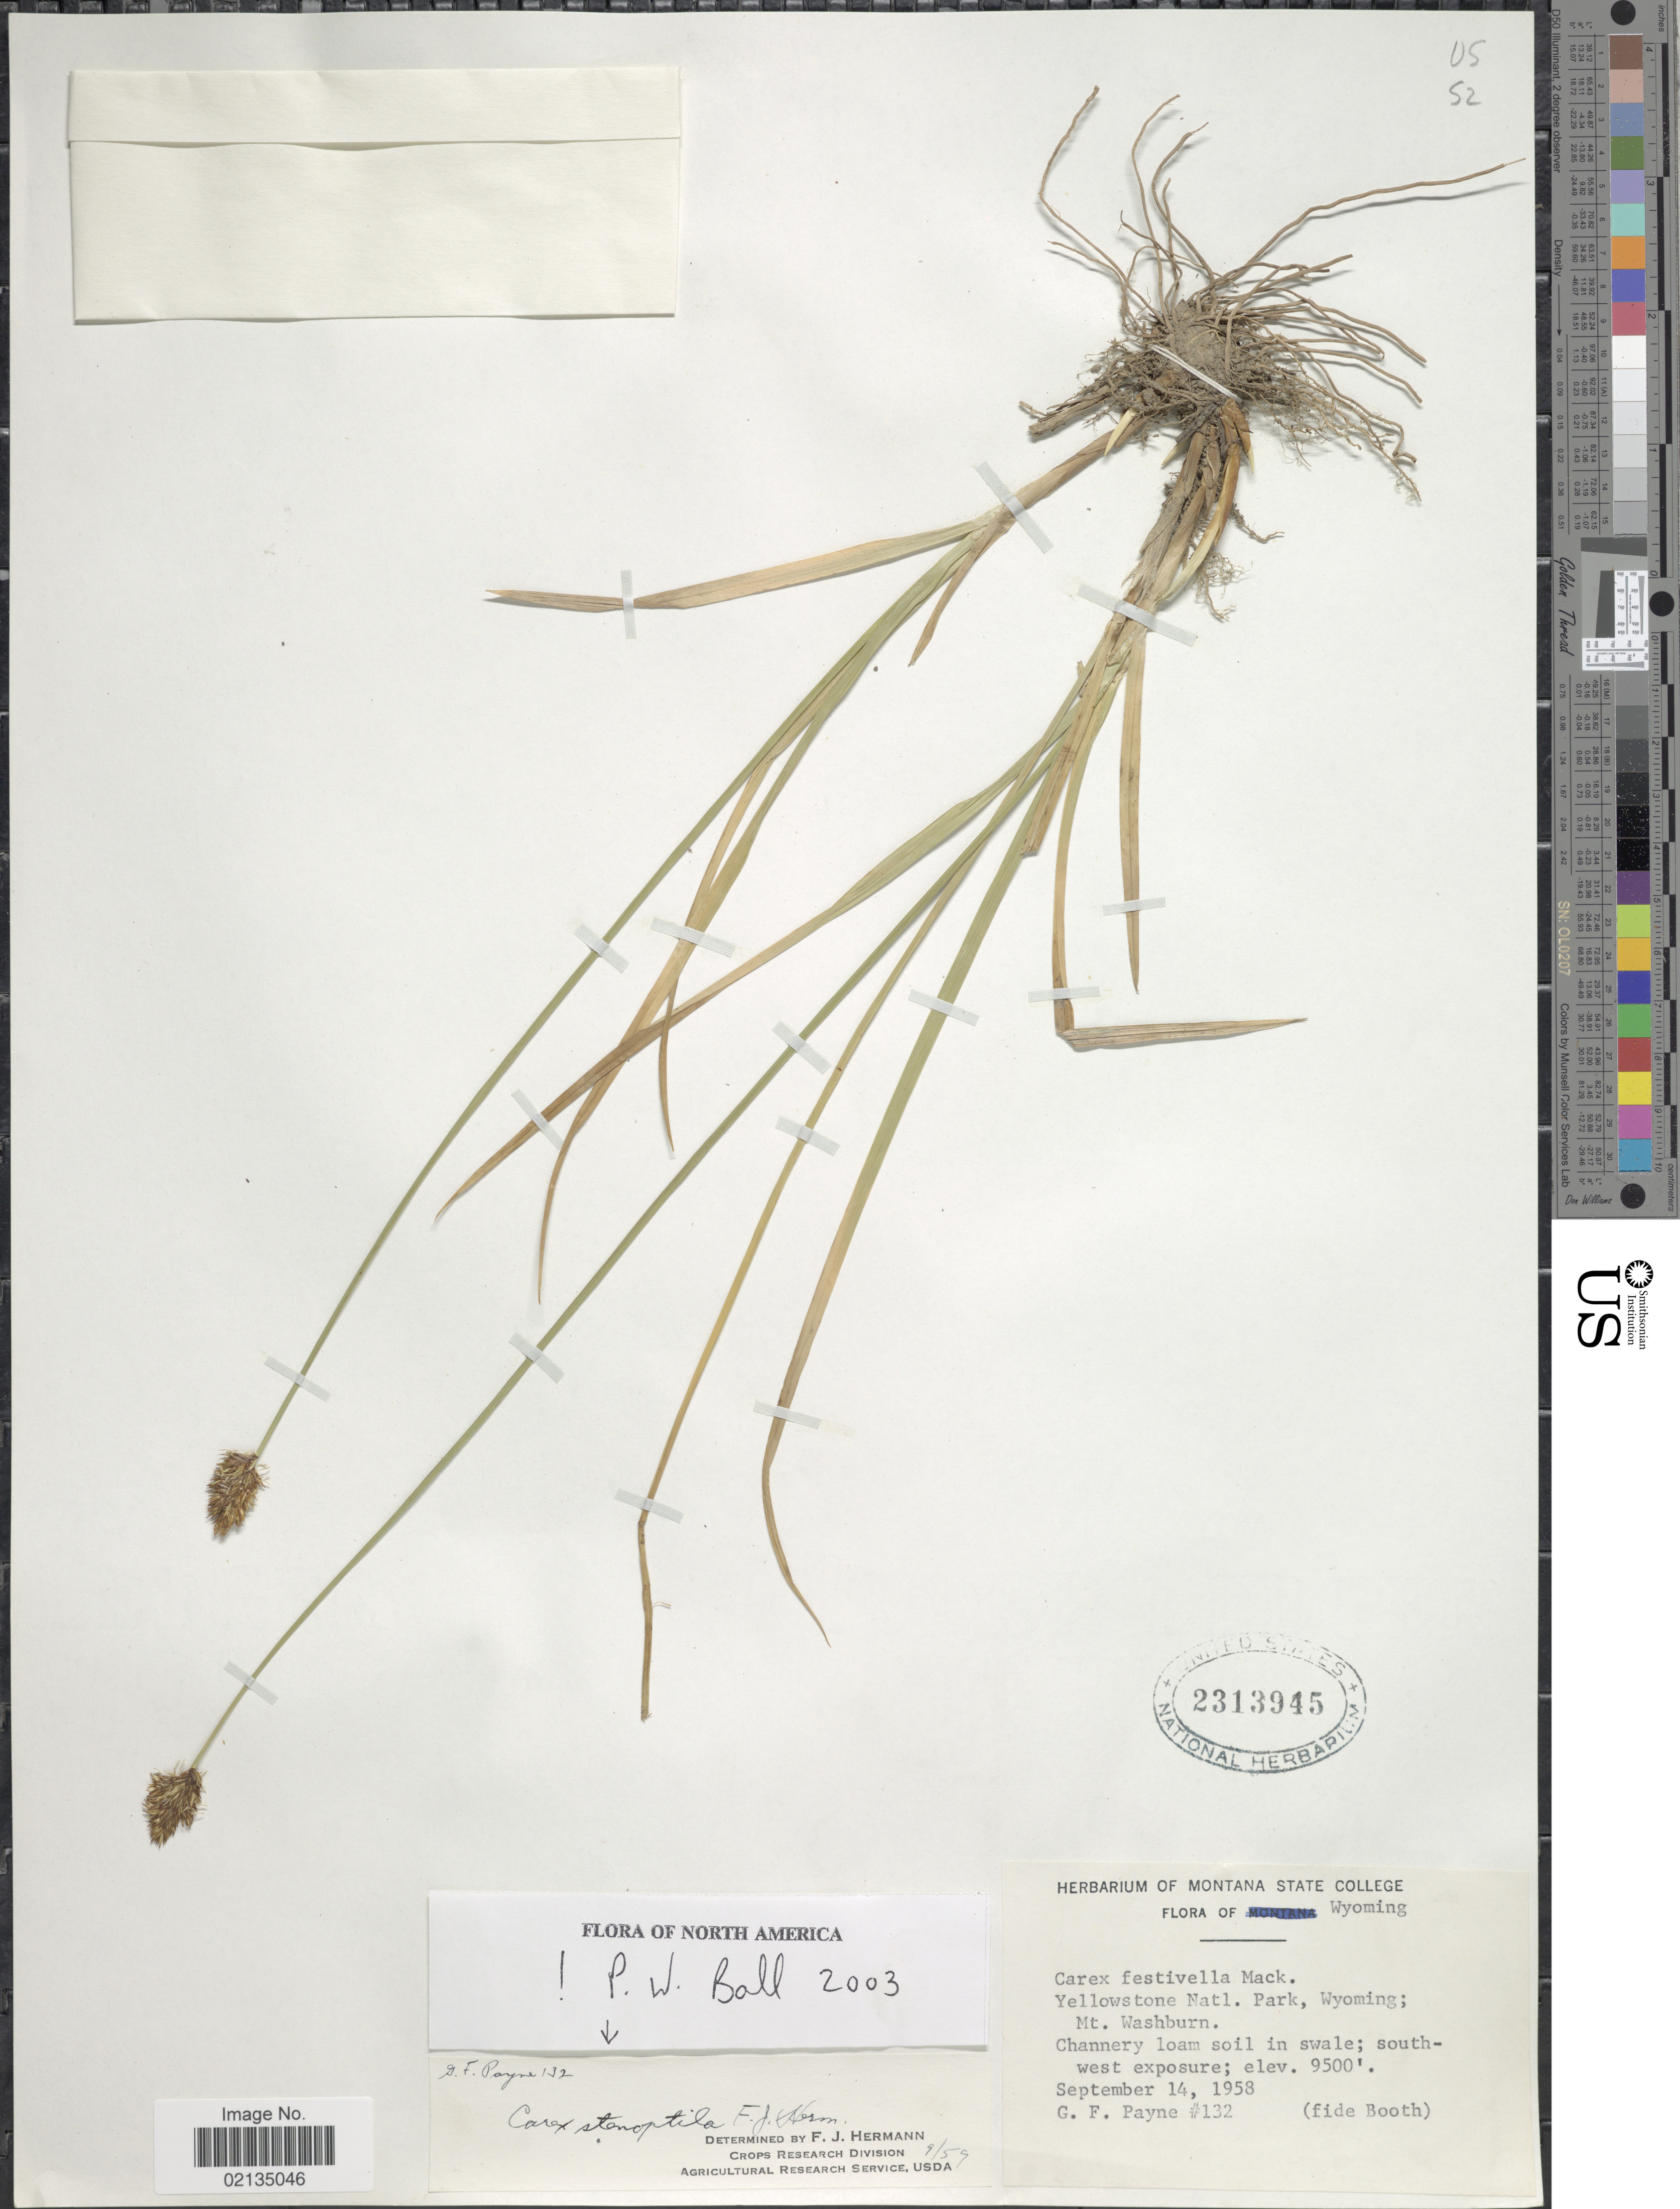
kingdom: Plantae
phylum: Tracheophyta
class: Liliopsida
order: Poales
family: Cyperaceae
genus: Carex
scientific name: Carex stenoptila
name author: F.J. Herm.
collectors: G. Payne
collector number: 132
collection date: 1958-09-14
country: United States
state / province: Wyoming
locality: Yellowstone Natl. Park, Wyoming; Mt. Washburn, Channery loam soil in swale; south-west exposure.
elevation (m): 2896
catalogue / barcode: US 2313945